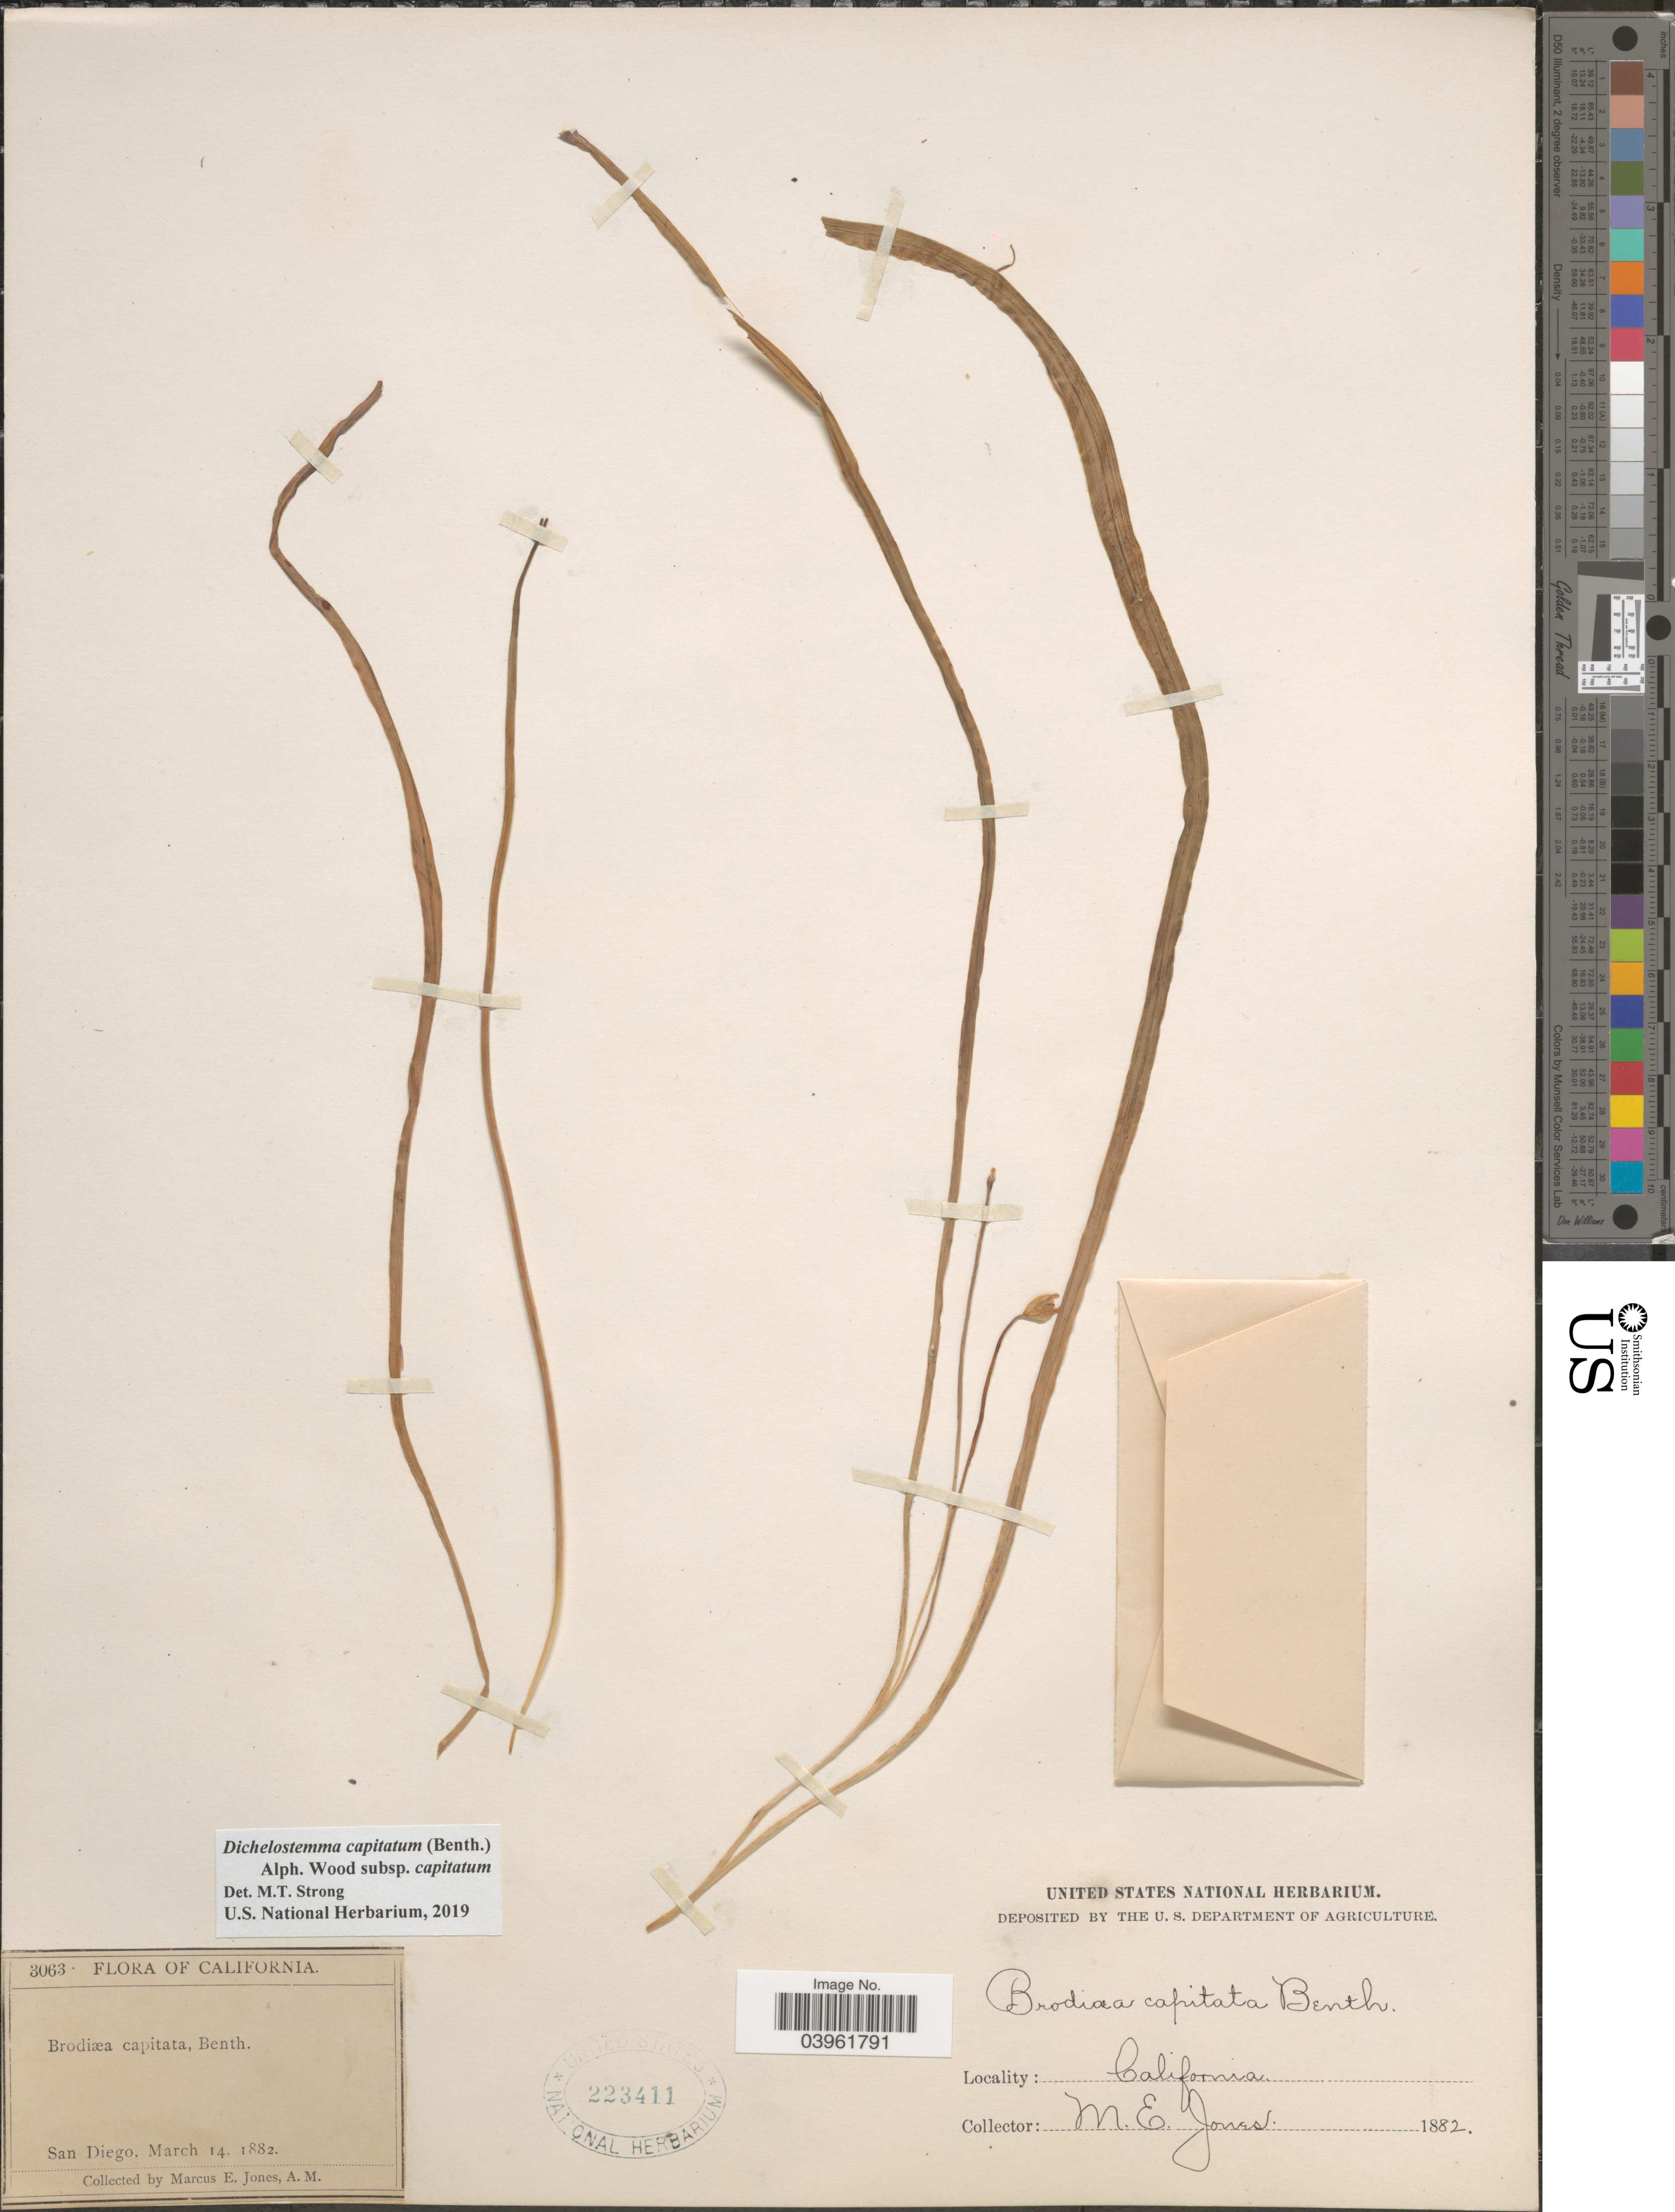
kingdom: Plantae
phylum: Tracheophyta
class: Liliopsida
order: Asparagales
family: Asparagaceae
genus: Dichelostemma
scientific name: Dichelostemma capitatum subsp. capitatum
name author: (Benth.) Alph. Wood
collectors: M. E. Jones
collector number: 3063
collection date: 1882-03-14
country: United States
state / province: California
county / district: San Diego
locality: San Diego.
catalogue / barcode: US 223411